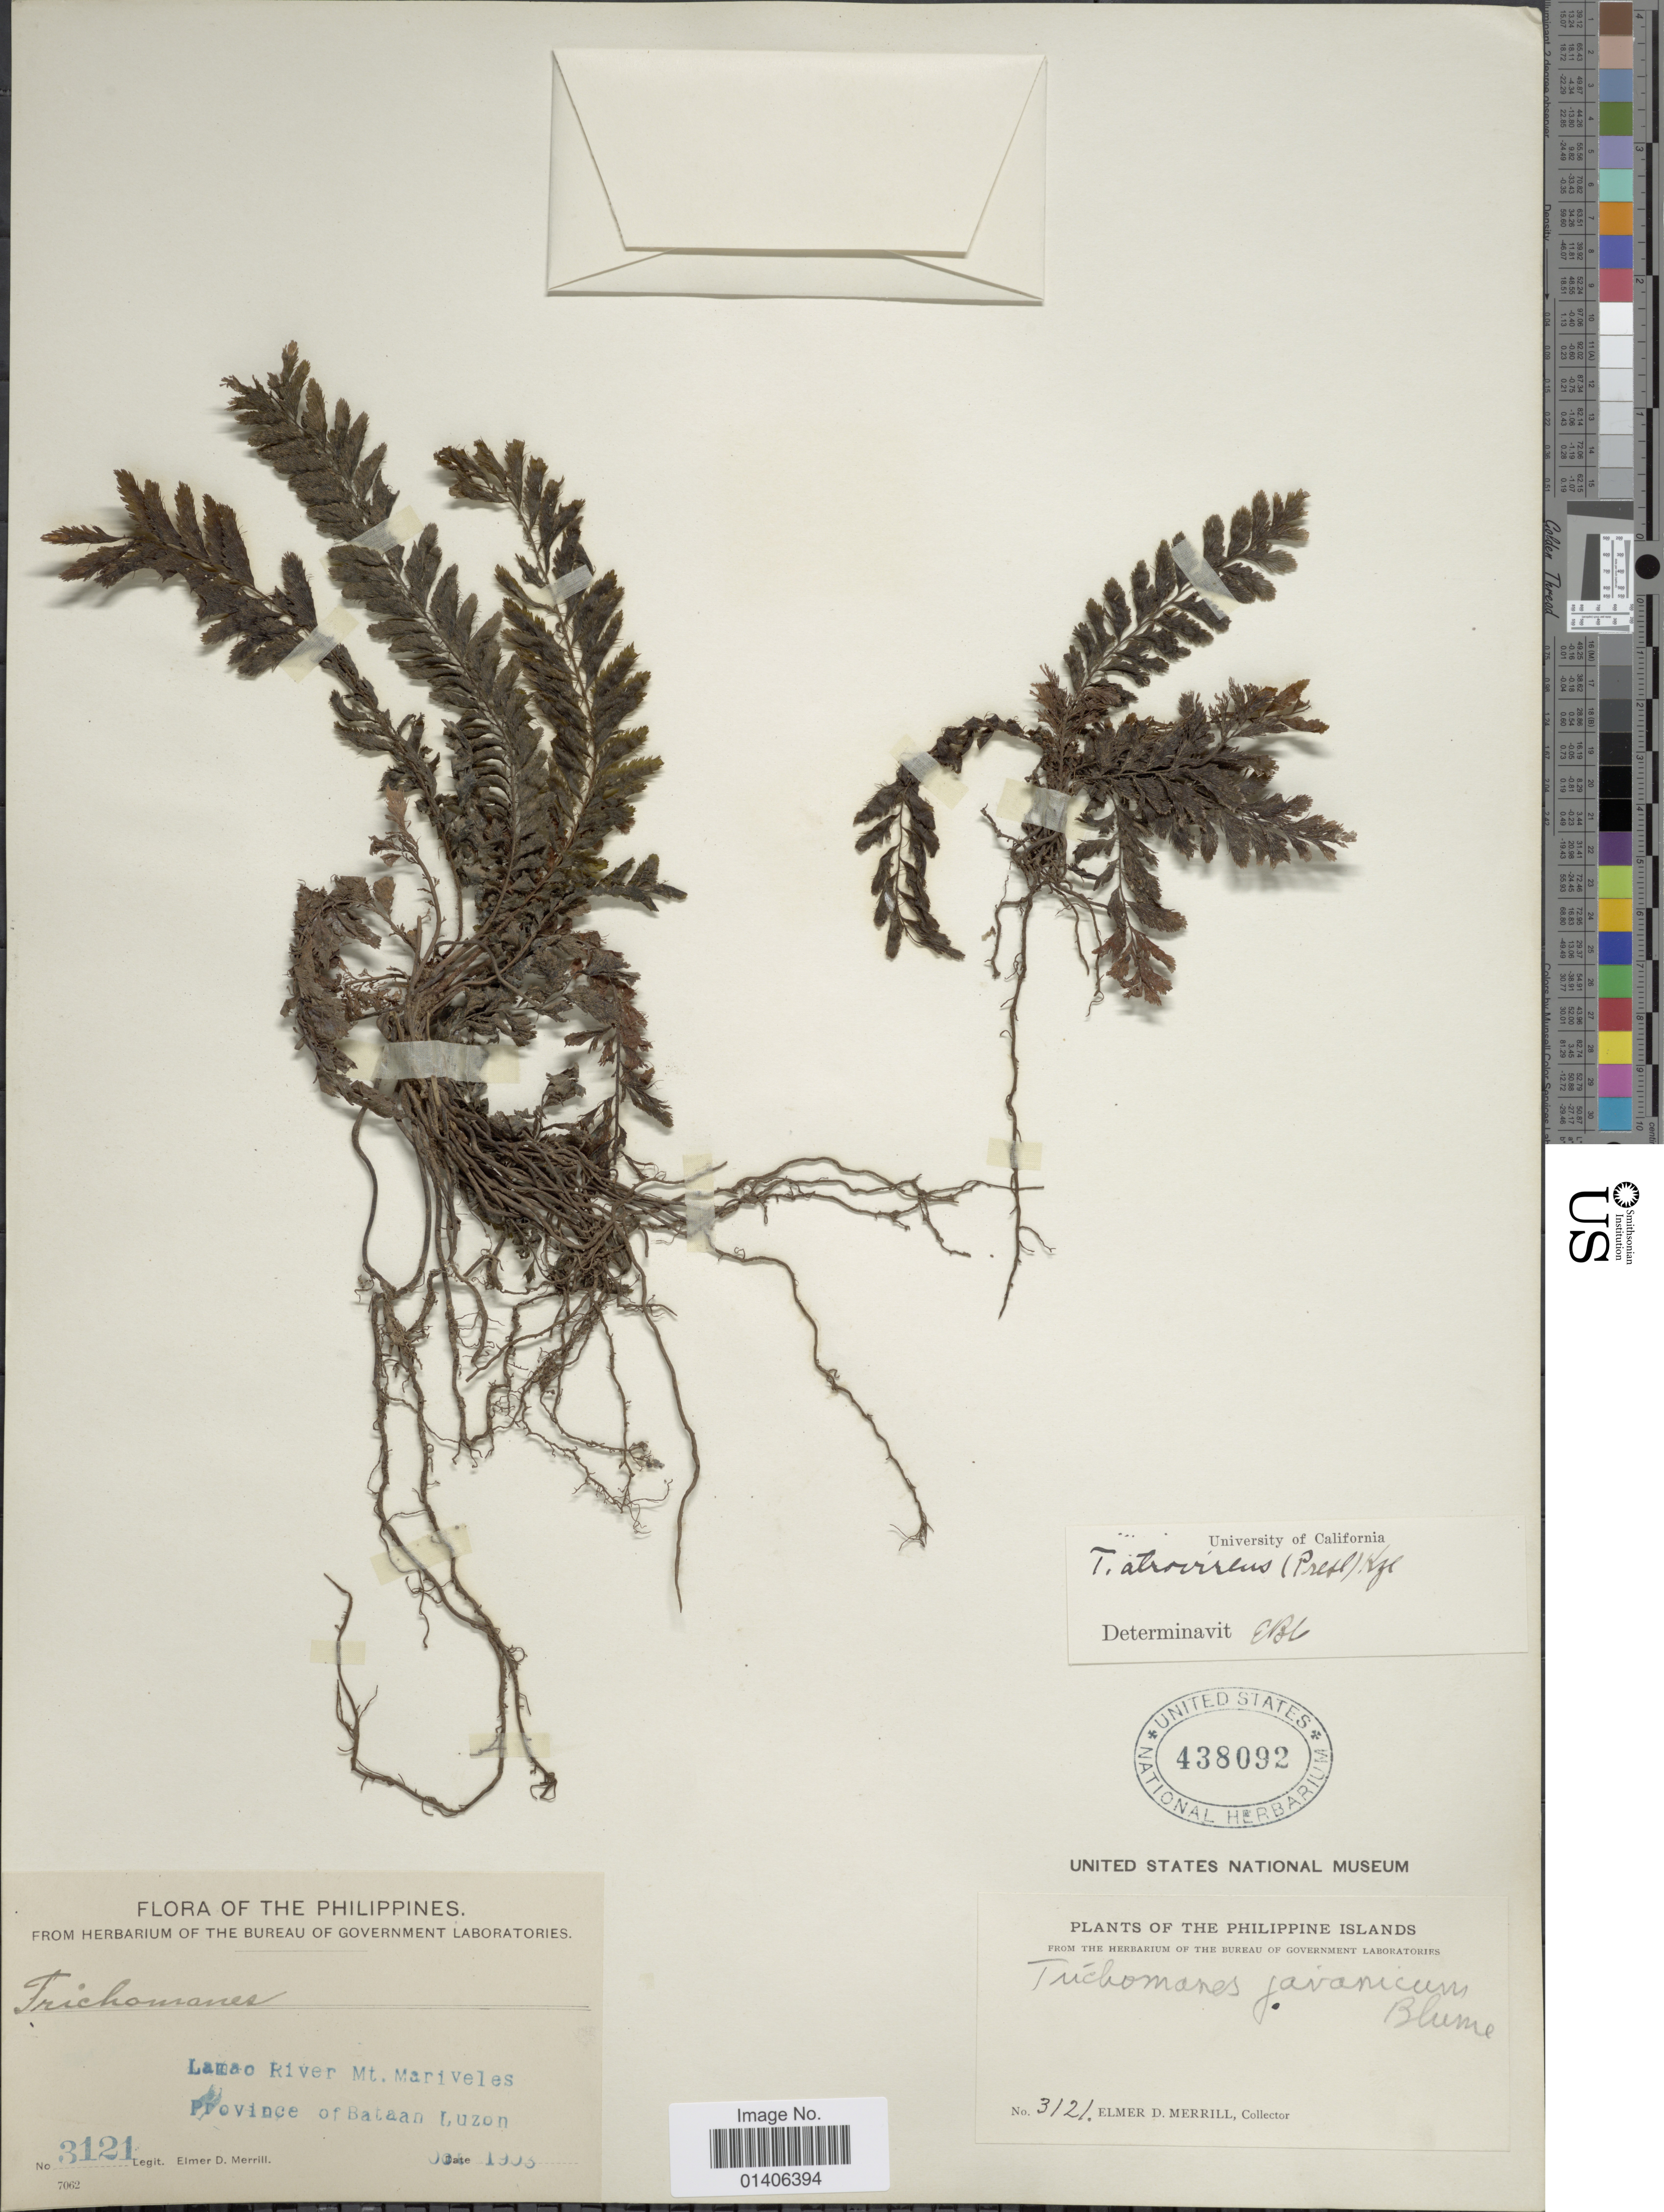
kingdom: Plantae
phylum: Tracheophyta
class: Polypodiopsida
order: Hymenophyllales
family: Hymenophyllaceae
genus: Cephalomanes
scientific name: Cephalomanes atrovirens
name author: C. Presl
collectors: E. D. Merrill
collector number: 3121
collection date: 1903-10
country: Philippines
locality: Lamao River Mt Mariveles, Province of Bataan Luzon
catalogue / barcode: US 438092